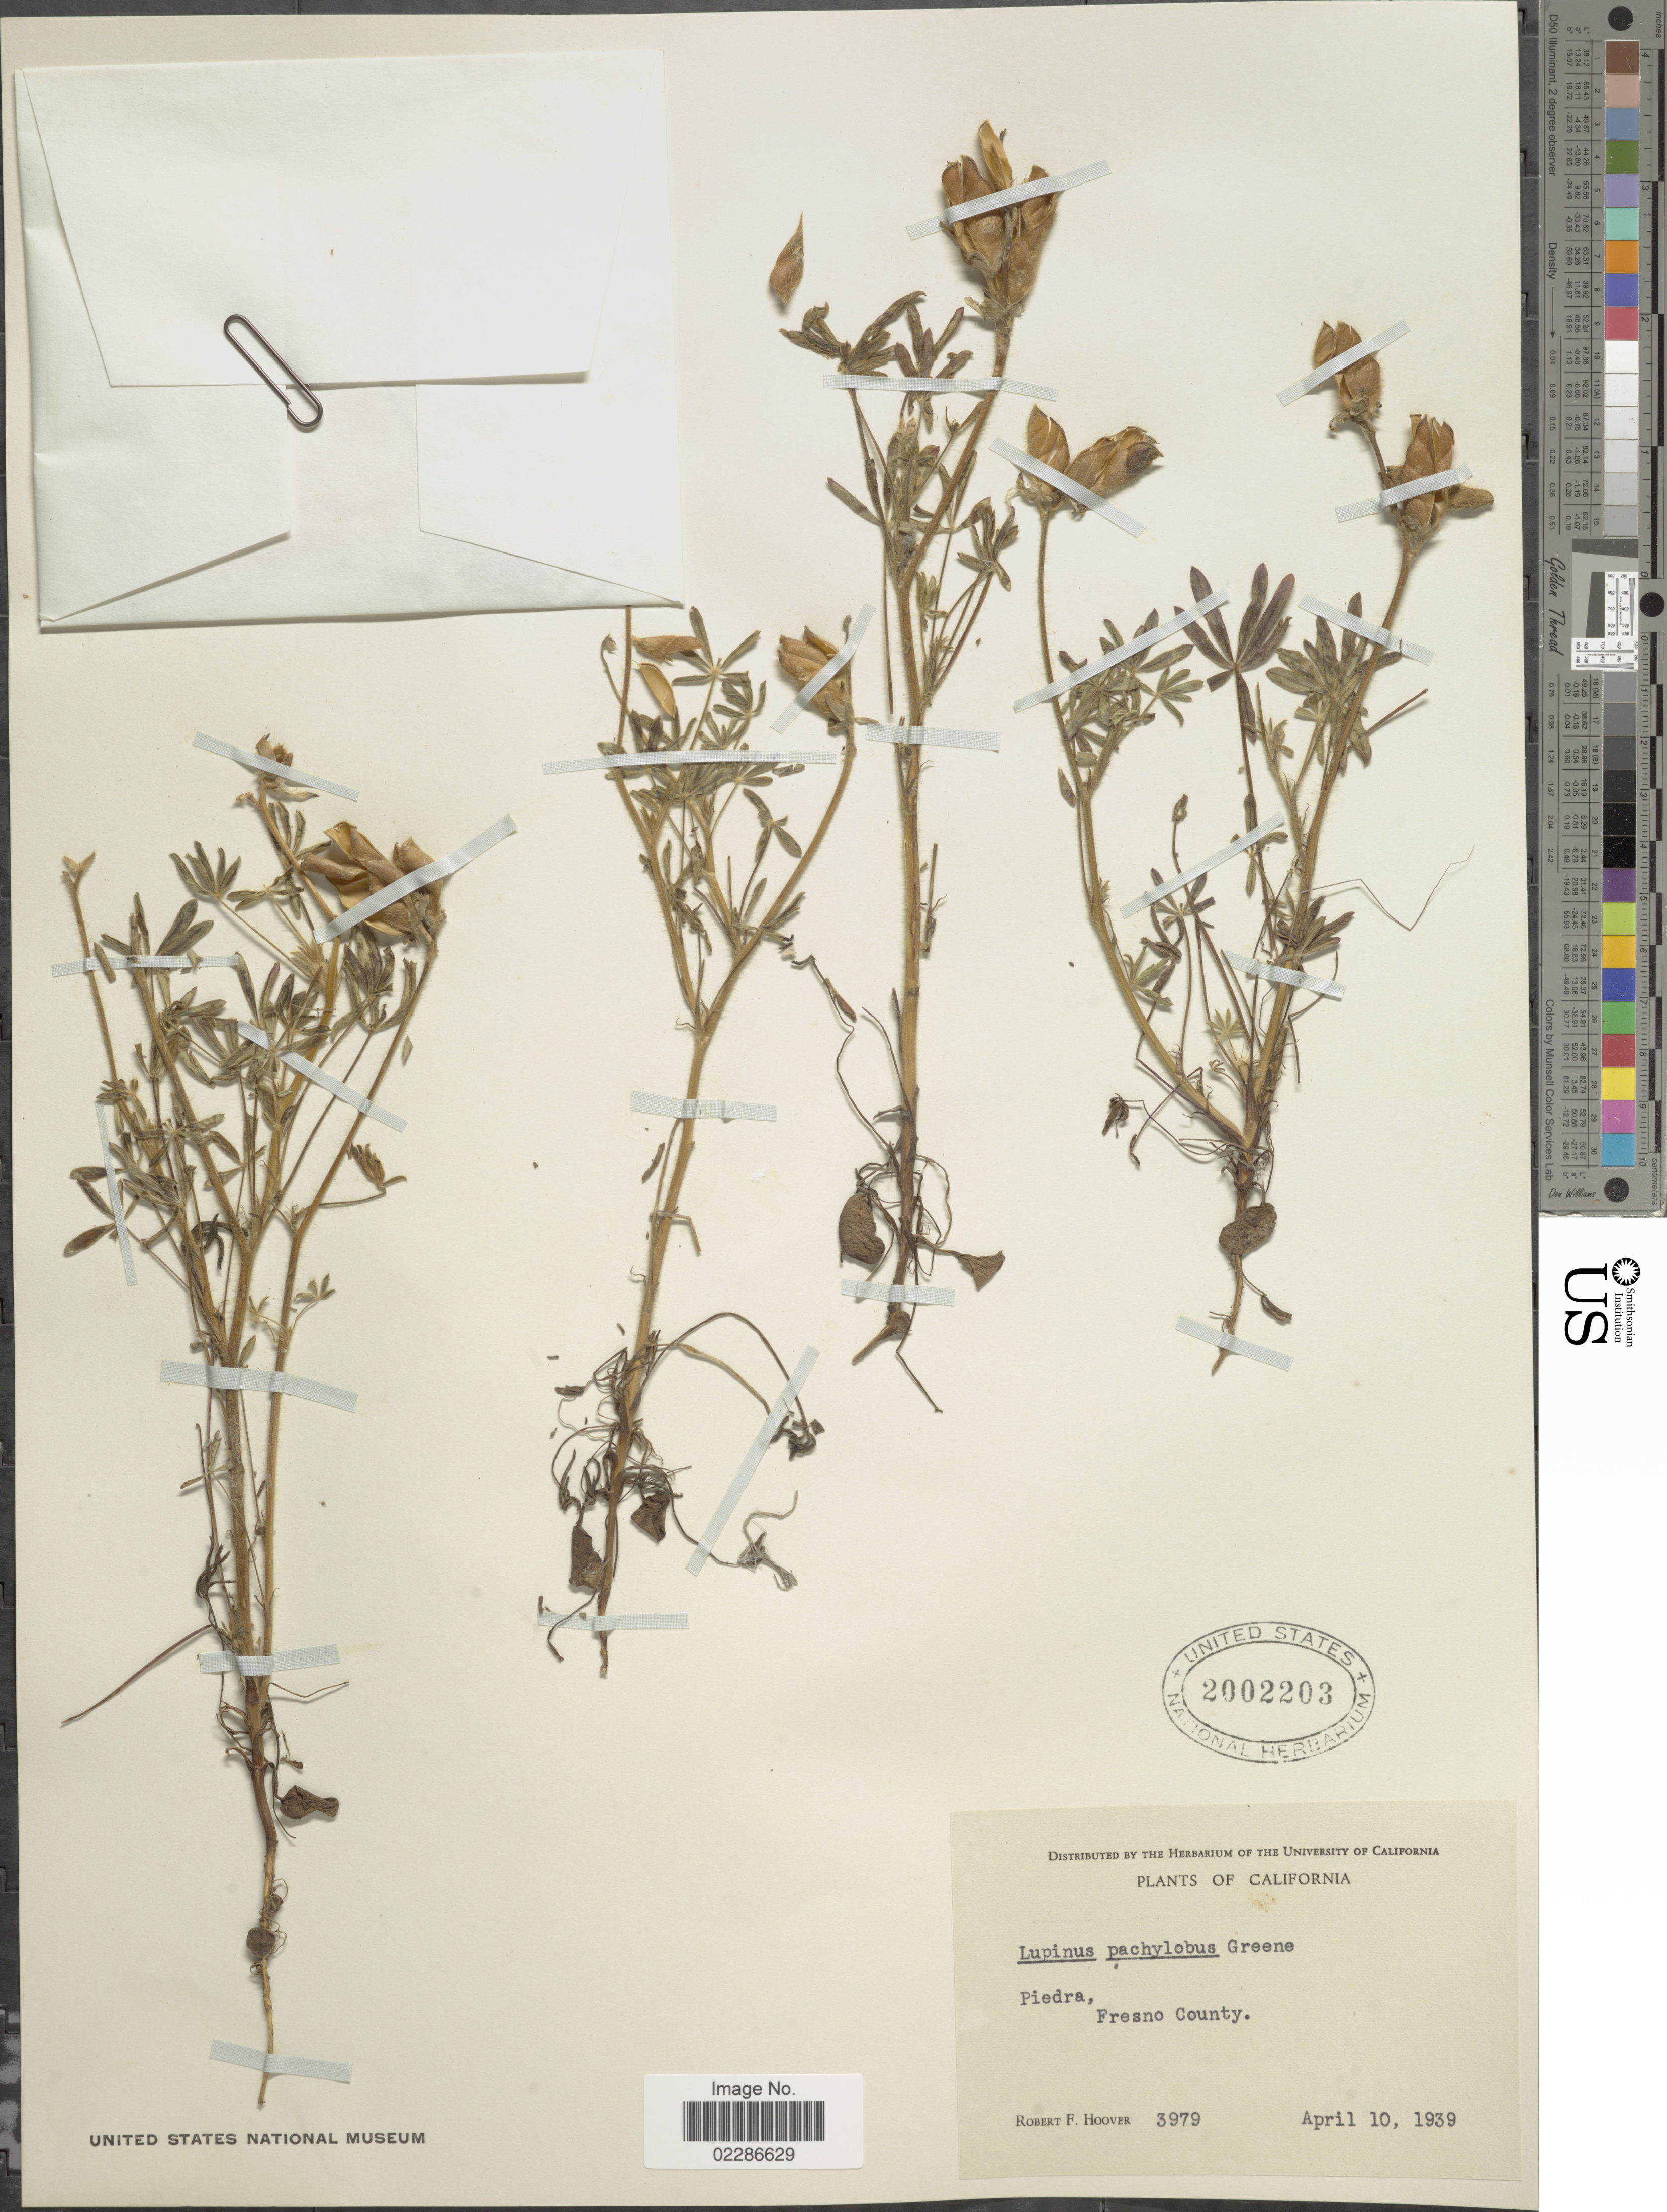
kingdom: Plantae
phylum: Tracheophyta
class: Magnoliopsida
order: Fabales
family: Fabaceae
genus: Lupinus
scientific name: Lupinus pachylobus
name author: Greene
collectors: R. F. Hoover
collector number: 3979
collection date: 1939-04-10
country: United States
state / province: California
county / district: Fresno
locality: Piedra, Fresno County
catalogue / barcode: US 2002203